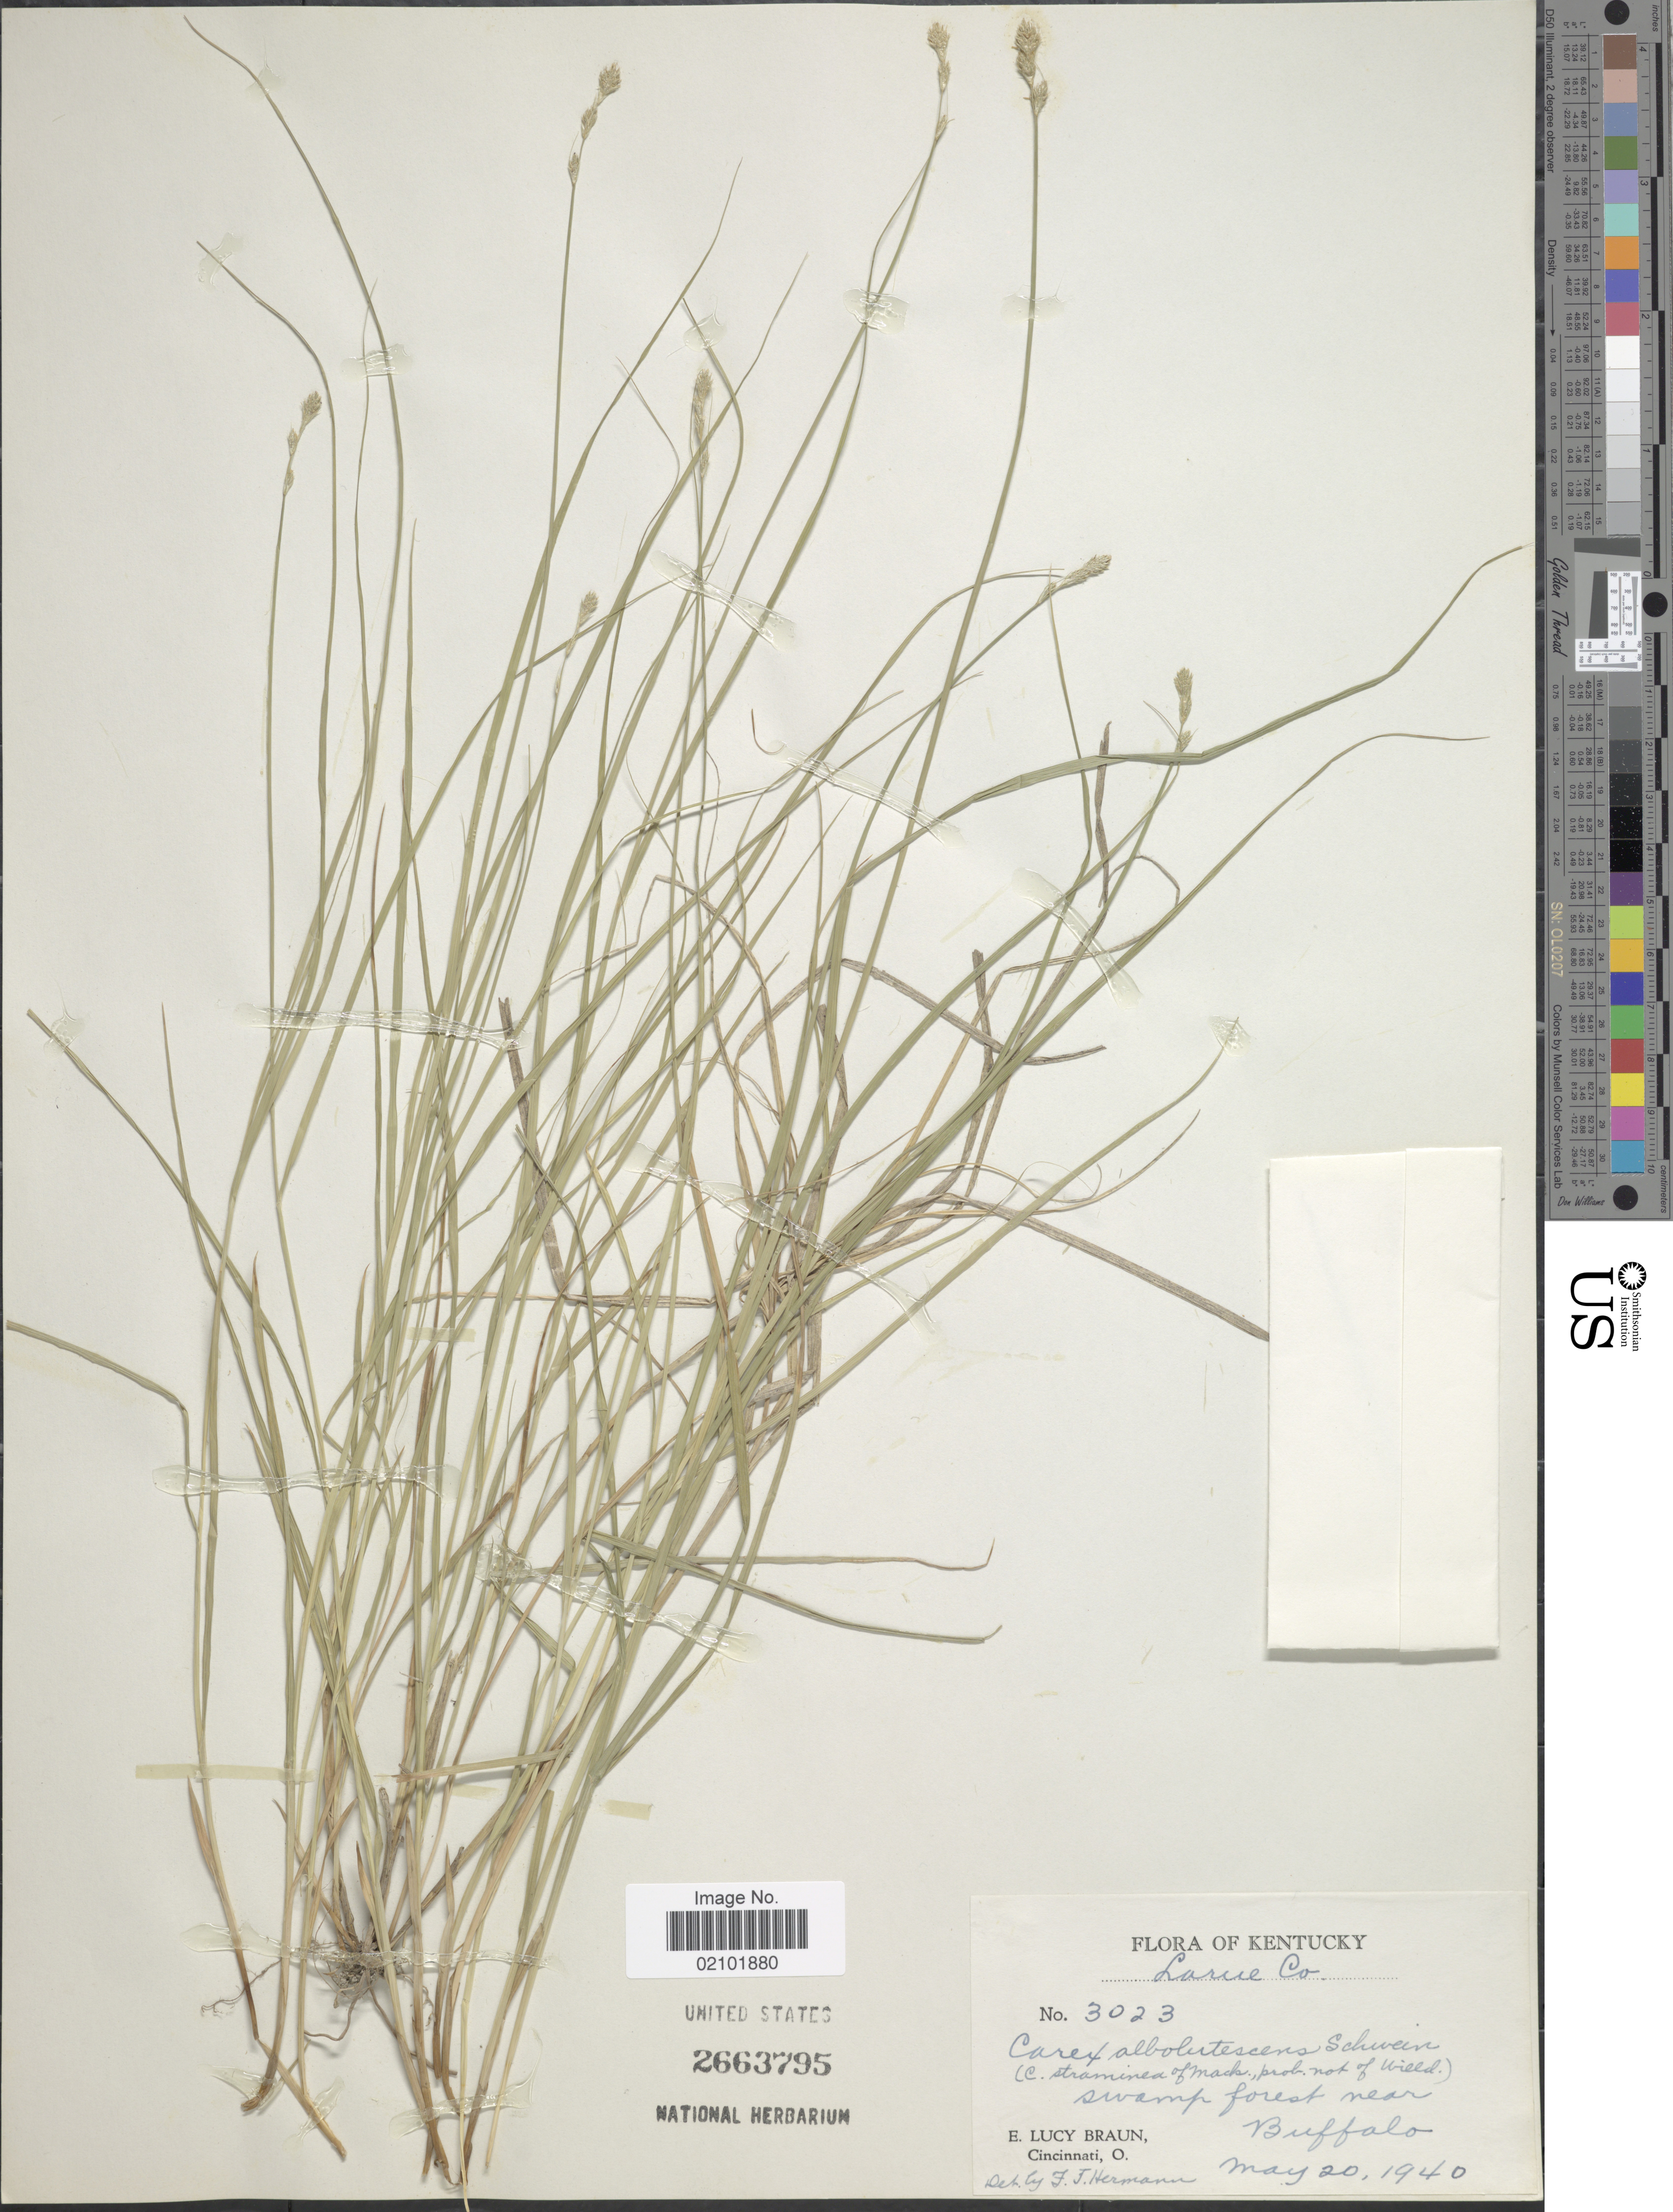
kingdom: Plantae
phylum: Tracheophyta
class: Liliopsida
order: Poales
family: Cyperaceae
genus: Carex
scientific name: Carex albolutescens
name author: Schwein.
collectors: E. L. Braun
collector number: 3023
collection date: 1940-05-20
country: United States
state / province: Kentucky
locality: Larue Co. near Buffalo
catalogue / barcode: US 2663795